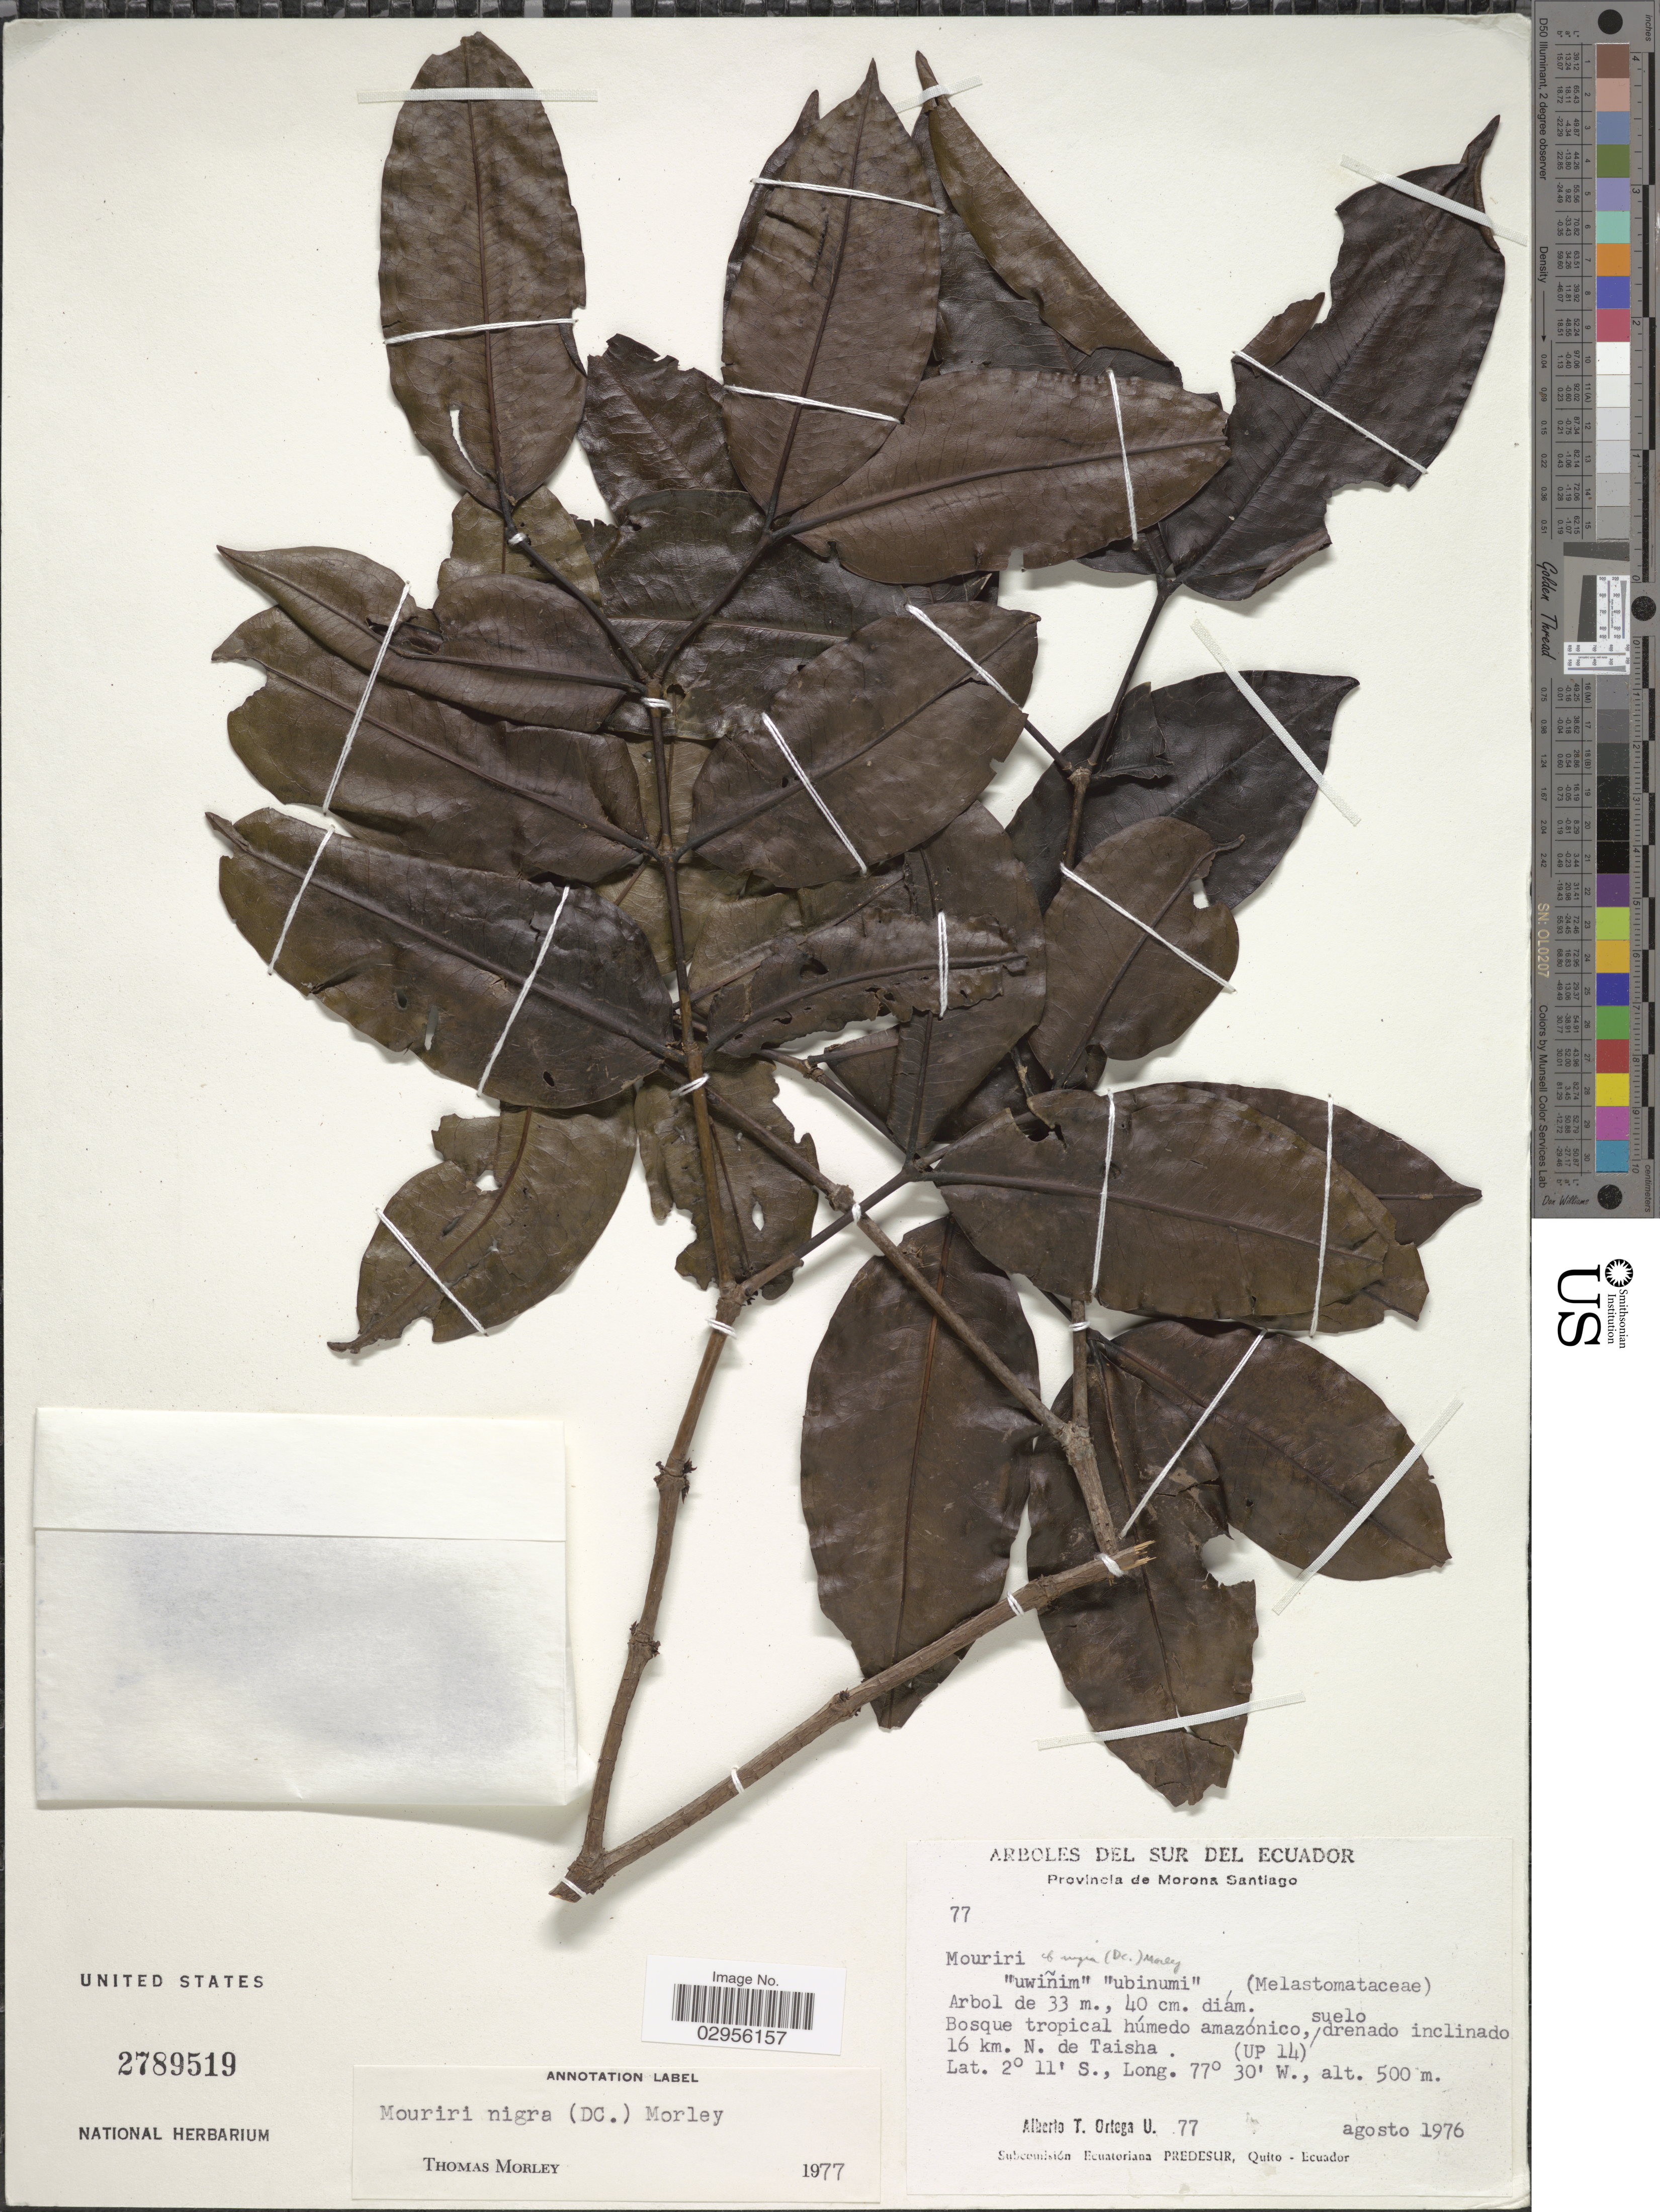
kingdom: Plantae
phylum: Tracheophyta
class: Magnoliopsida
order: Myrtales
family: Melastomataceae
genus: Mouriri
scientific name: Mouriri nigra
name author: (DC.) Morley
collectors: A. T. Ortega U.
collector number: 77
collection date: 1976-08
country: Ecuador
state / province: Morona-Santiago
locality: Sur del Ecuador. 16 km. N. de Taisha. (UP 14).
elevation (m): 500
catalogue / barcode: US 2789519